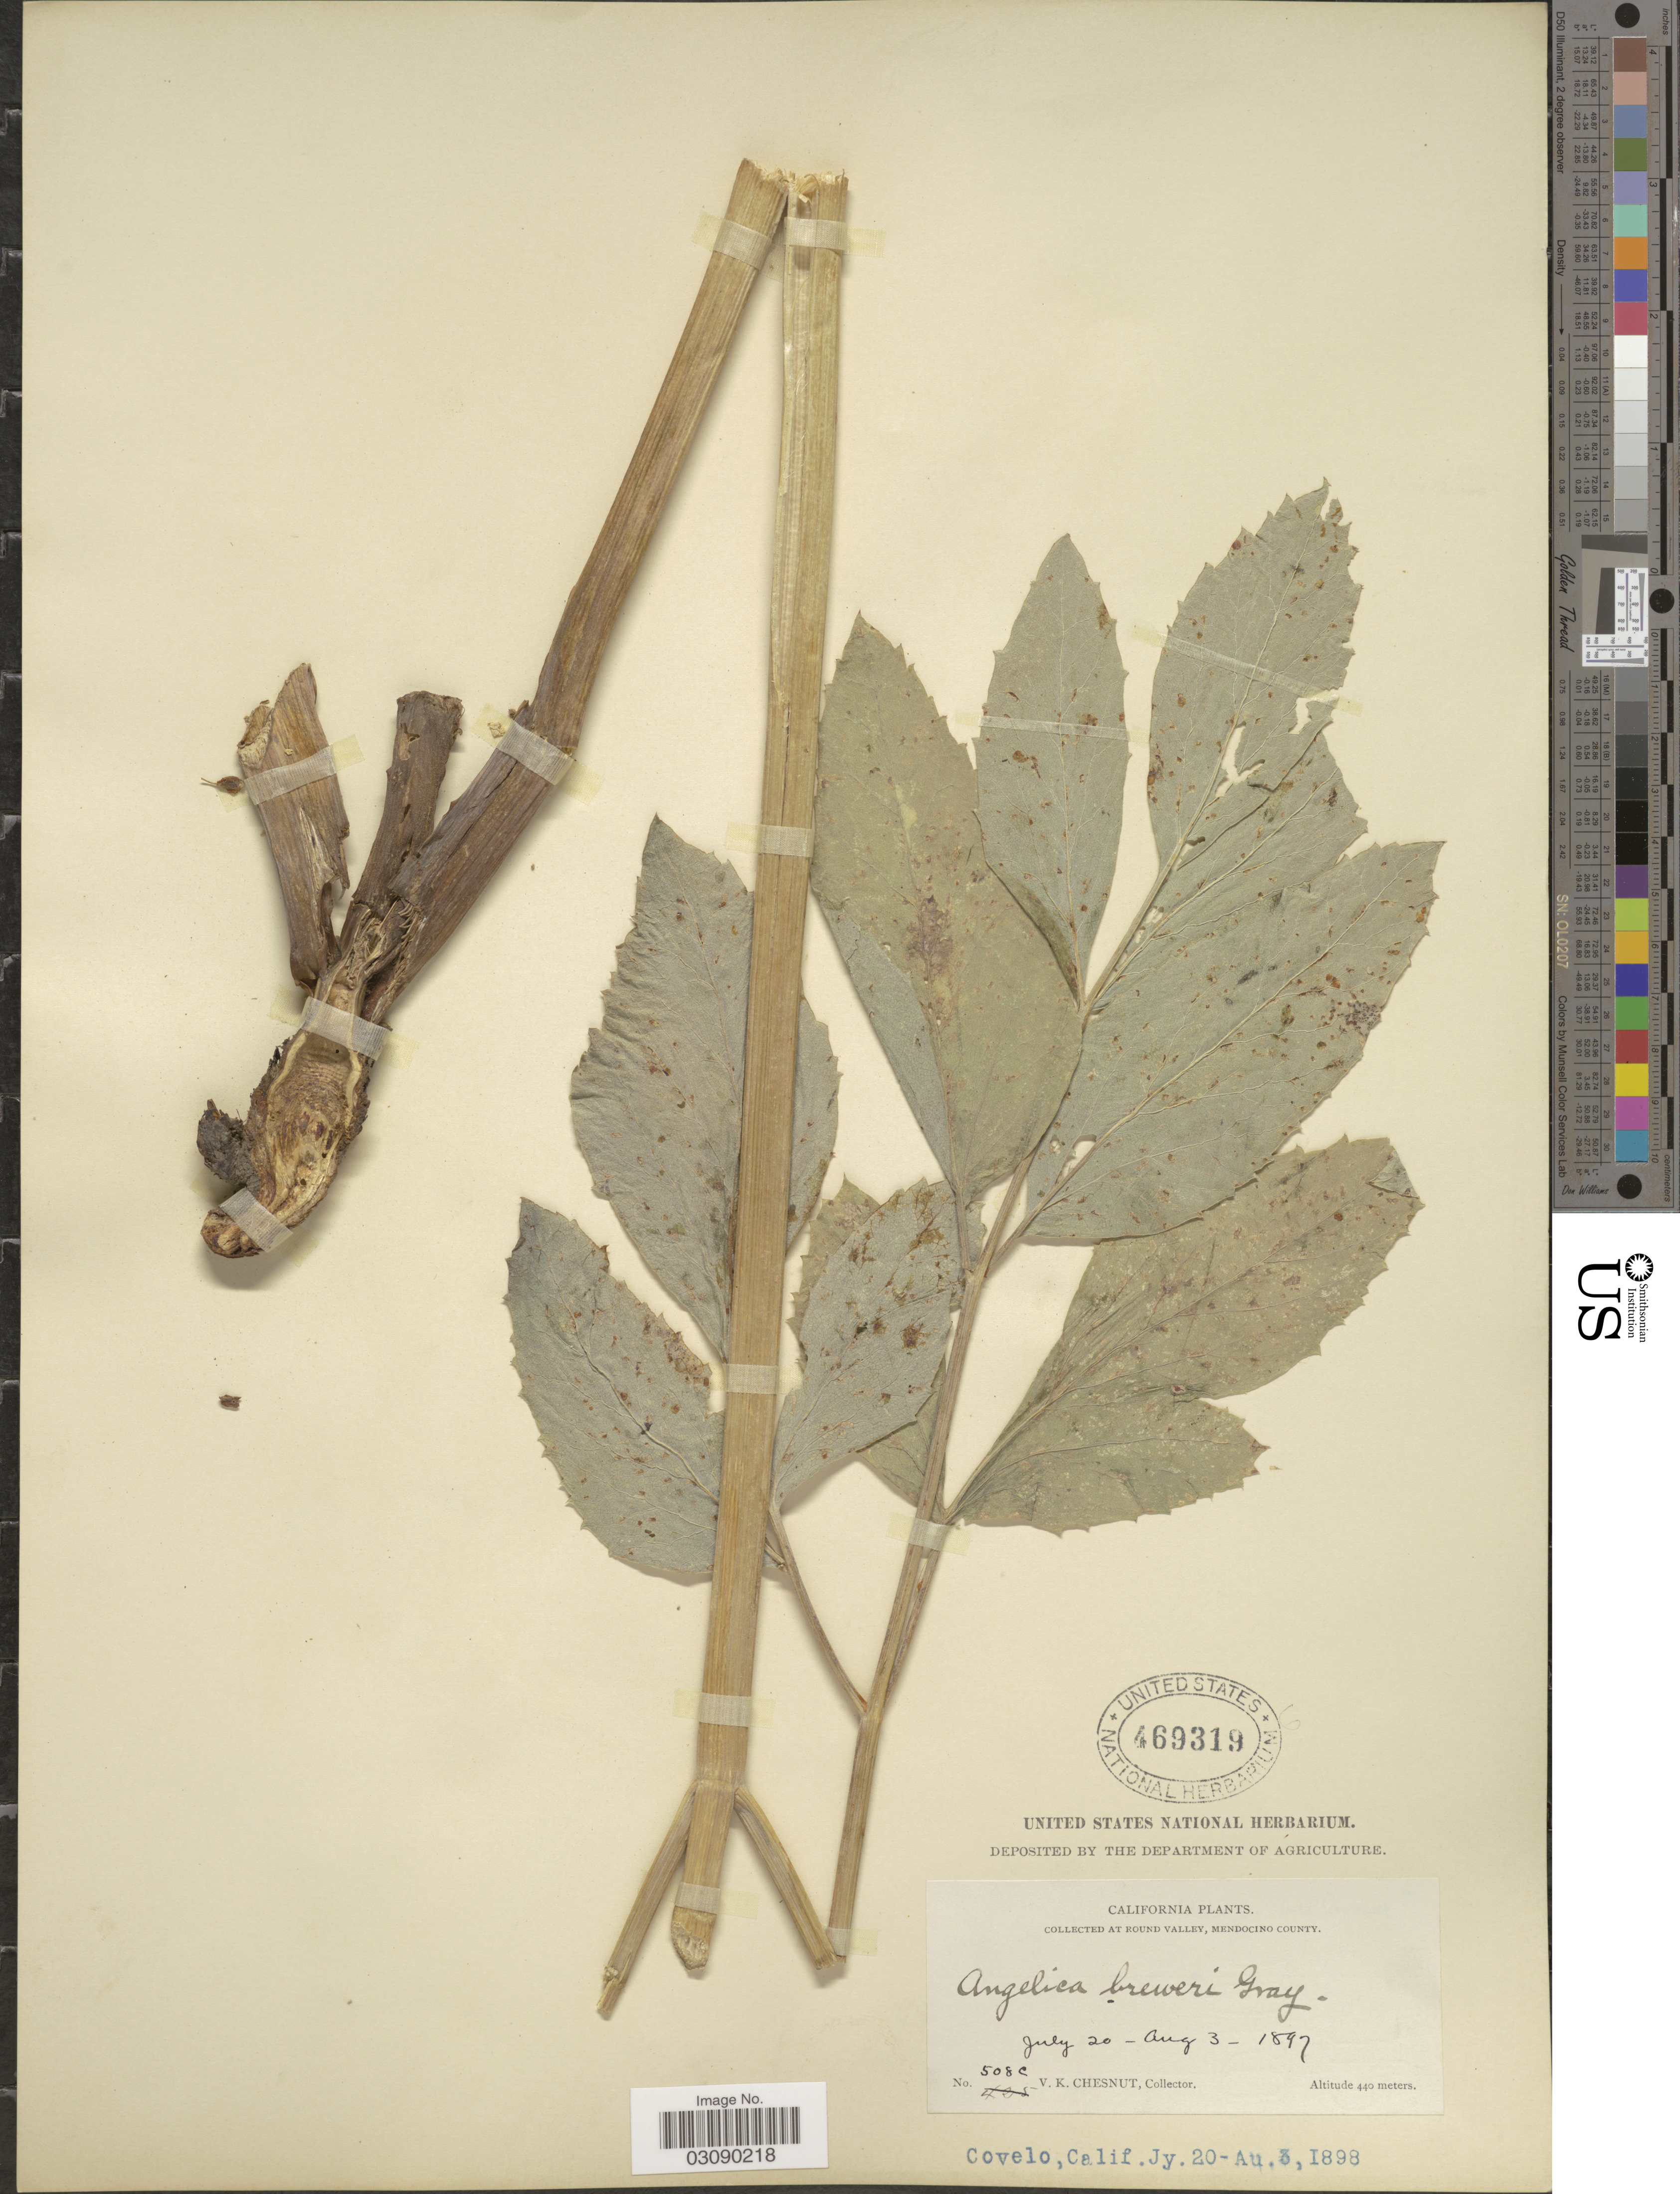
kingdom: Plantae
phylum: Tracheophyta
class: Magnoliopsida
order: Apiales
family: Apiaceae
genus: Angelica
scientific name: Angelica breweri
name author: A. Gray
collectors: V. Chesnut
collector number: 508c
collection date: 1897-07-20/1898-08-03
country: United States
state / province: California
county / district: Mendocino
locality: At Round Valley, Mendocino County, Covelo.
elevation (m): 440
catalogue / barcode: US 469319